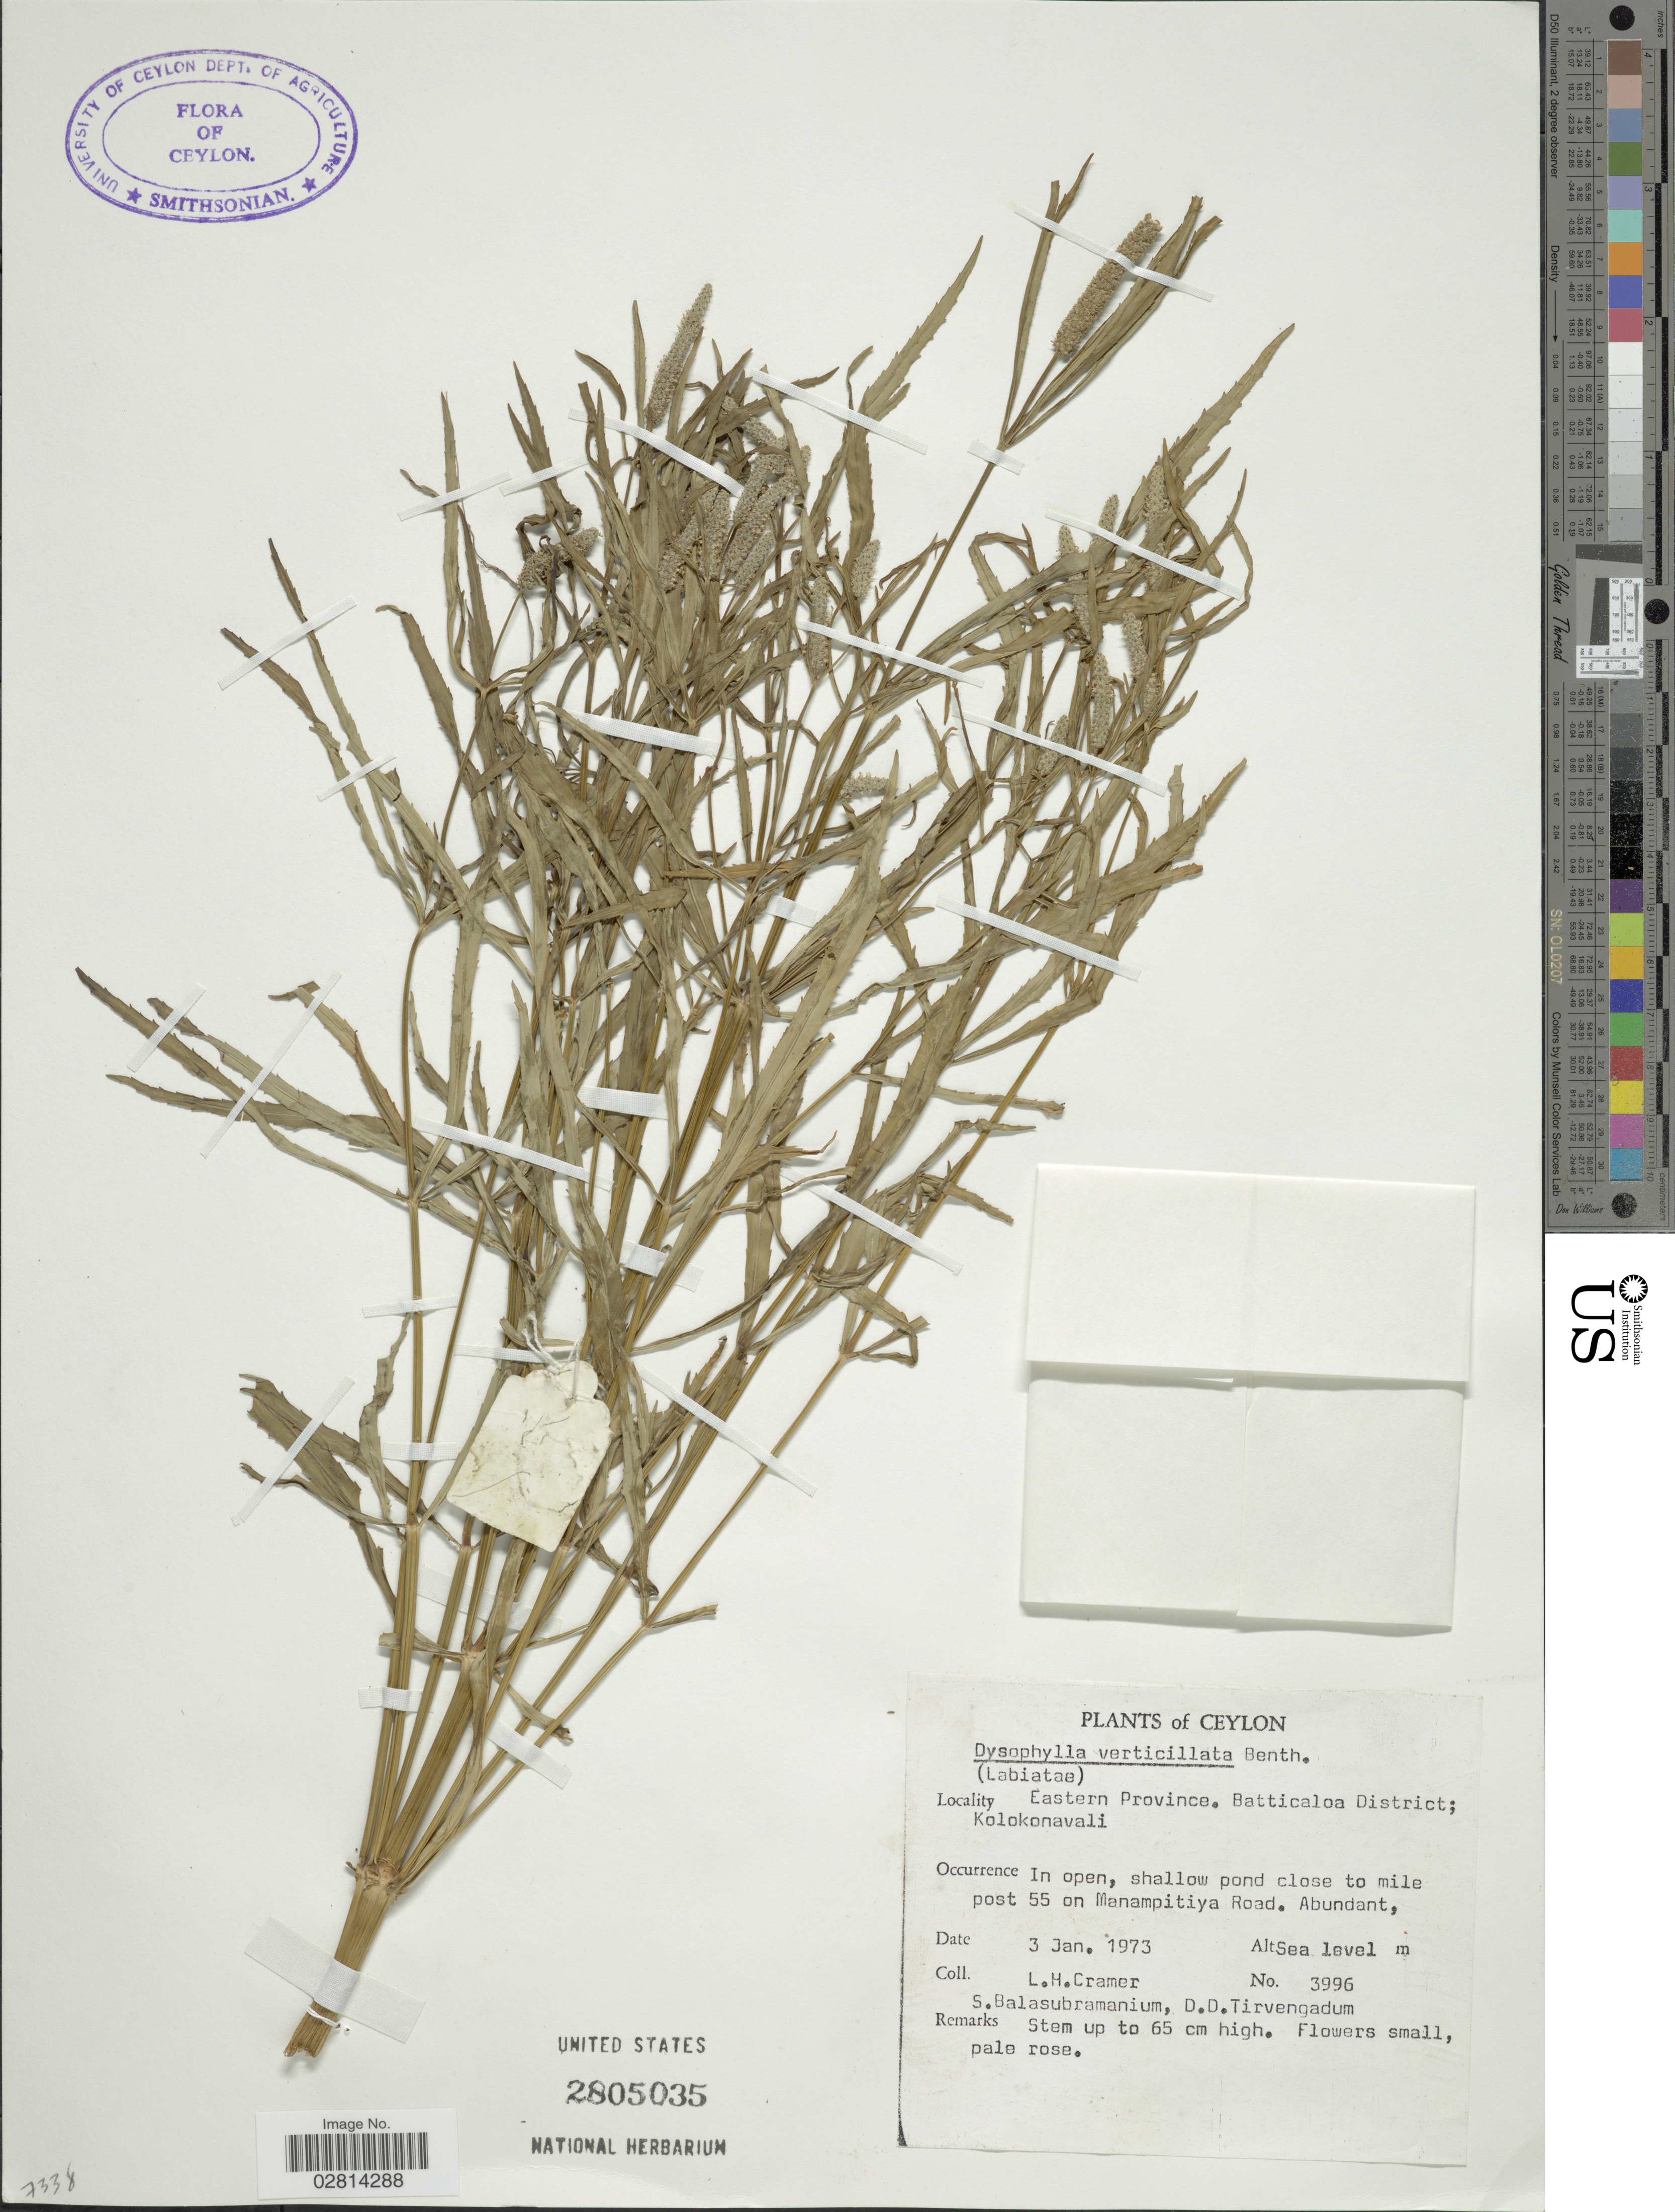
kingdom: Plantae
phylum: Tracheophyta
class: Magnoliopsida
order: Lamiales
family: Lamiaceae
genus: Pogostemon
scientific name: Pogostemon stellatus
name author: (Lour.) Kuntze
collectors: L. H. Cramer, S. Balasubramanium & D. Tirvengadum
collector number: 3996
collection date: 1973-01-03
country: Sri Lanka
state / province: Eastern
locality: Ceylon. Batticaloa District; Kolokonavali. In open, shallow pond close to mile post 55 on Manampitiya Road.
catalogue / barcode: US 2805035